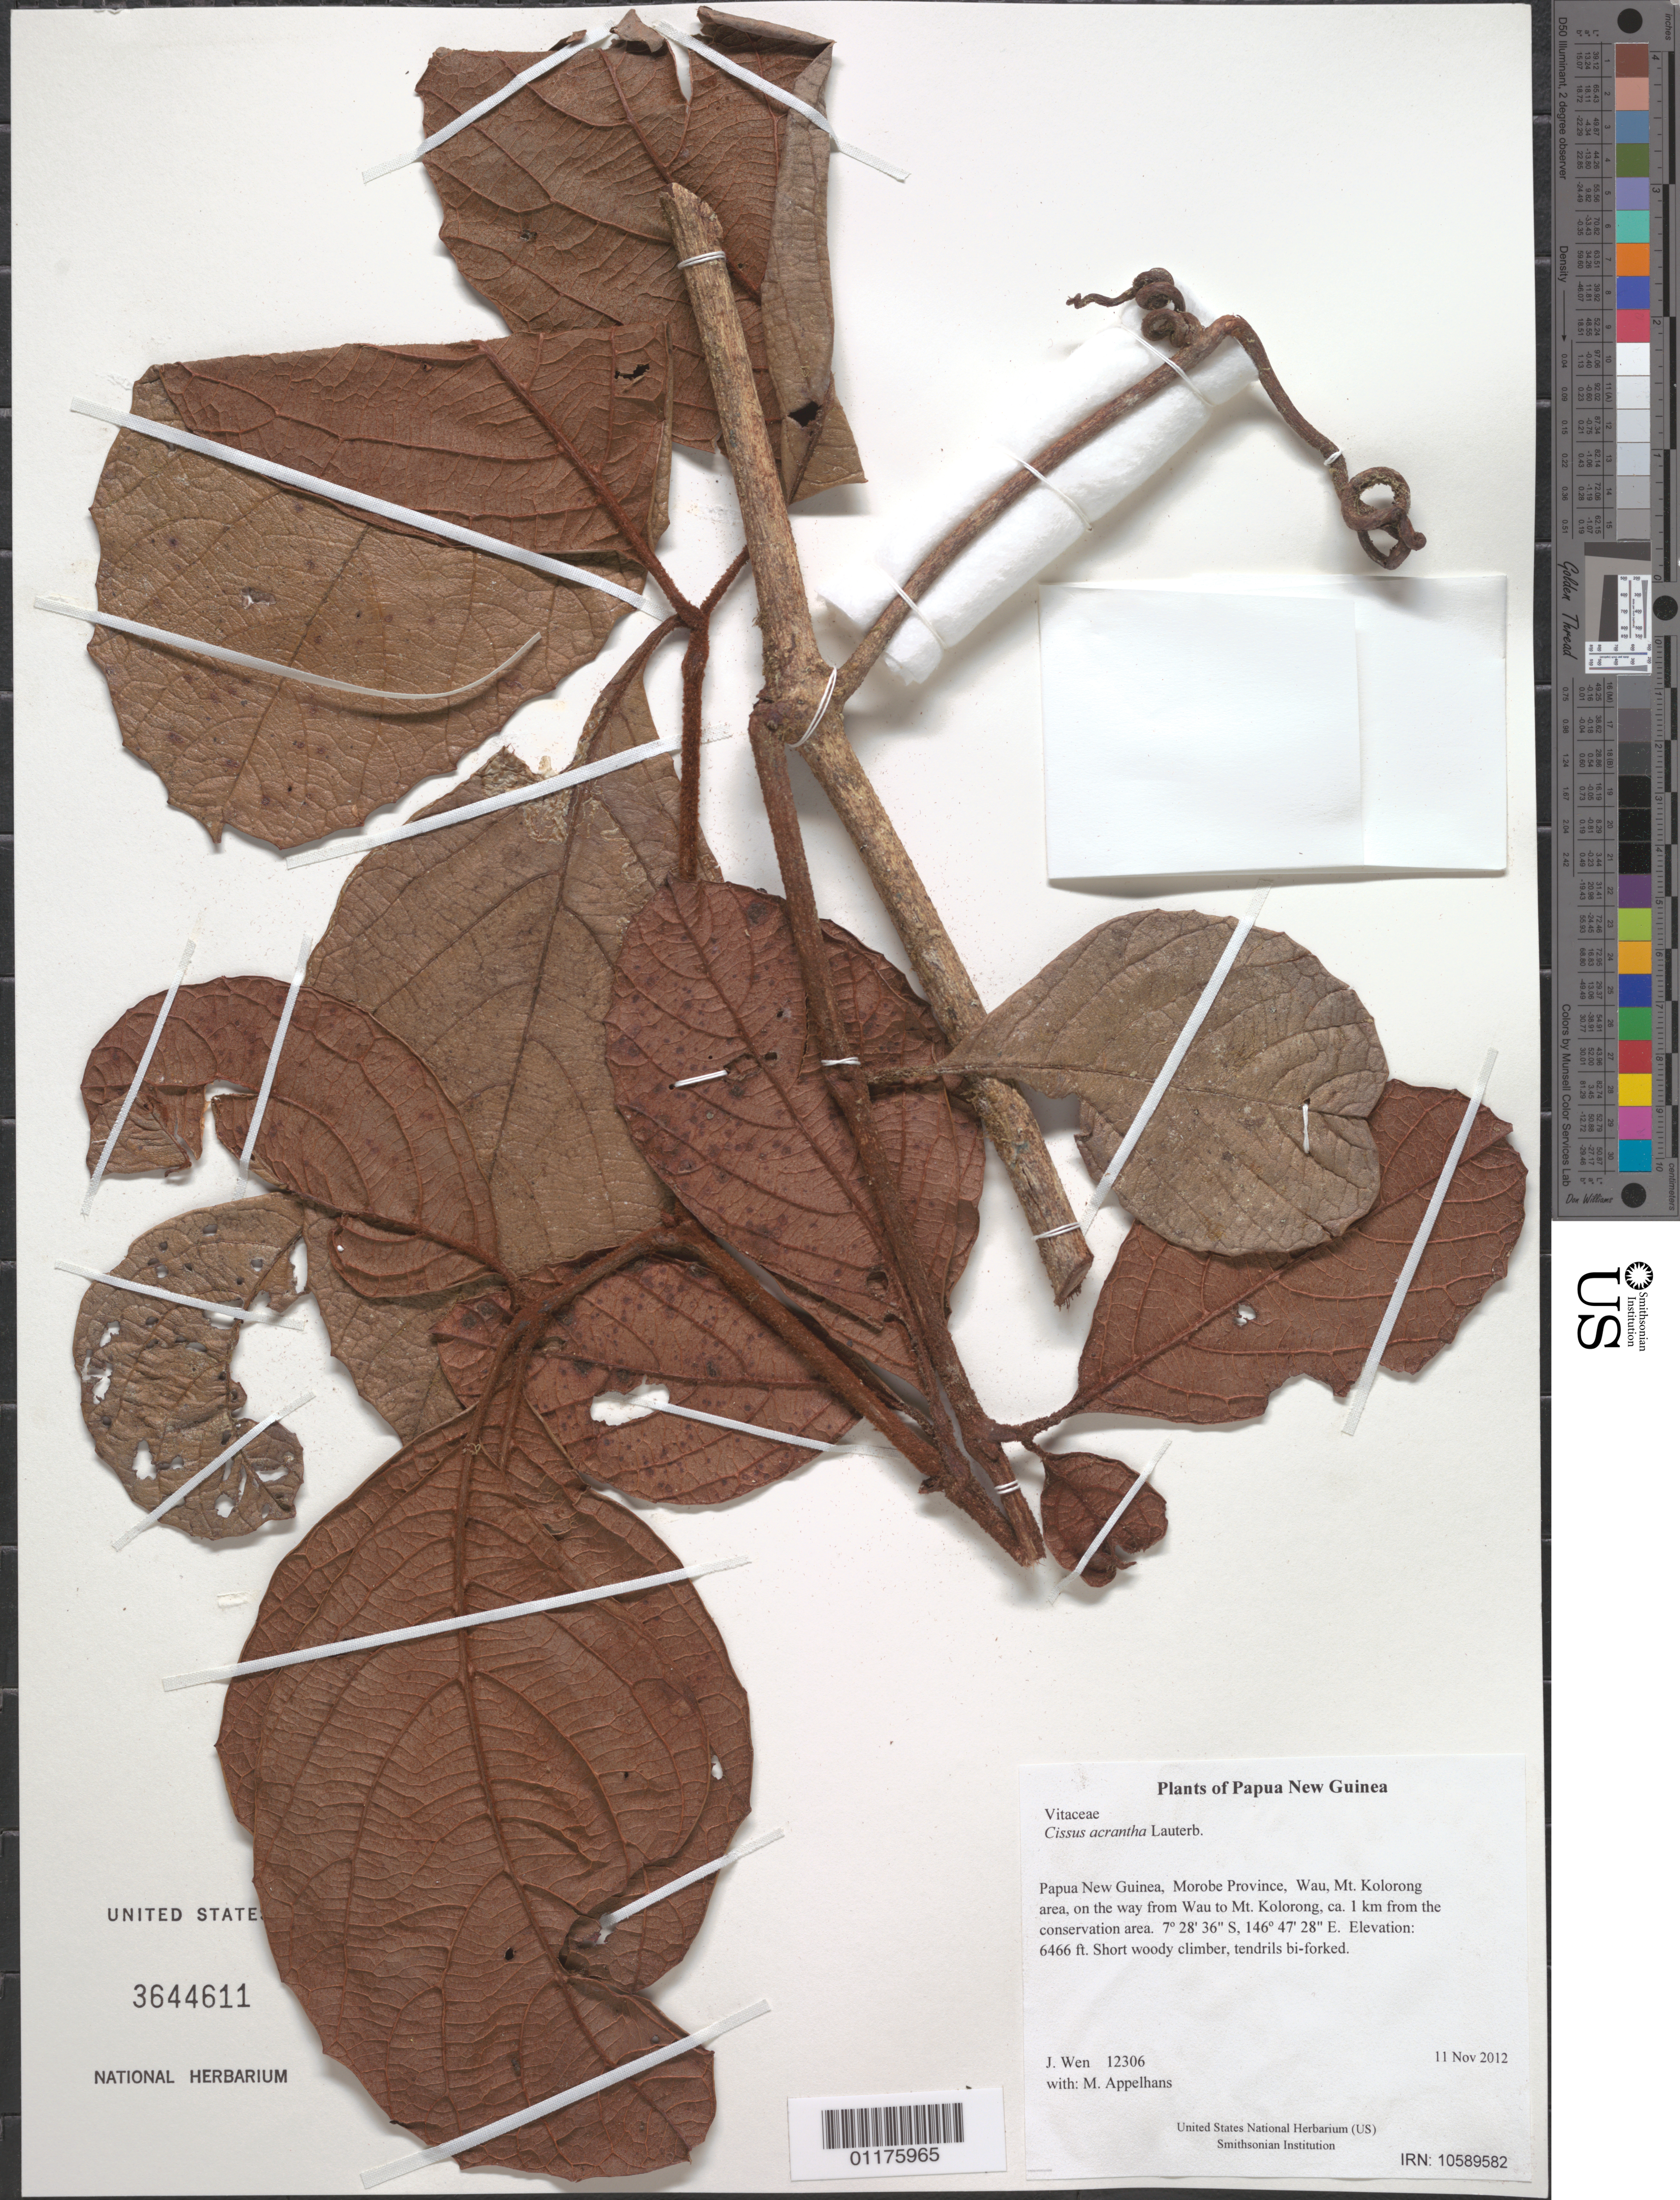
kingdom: Plantae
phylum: Tracheophyta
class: Magnoliopsida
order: Vitales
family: Vitaceae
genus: Cissus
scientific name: Cissus acrantha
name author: Lauterb.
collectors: M. Appelhans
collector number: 12306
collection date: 2012-11-11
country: Papua New Guinea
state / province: Morobe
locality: Wau, Mt. Kolorong area, on the way from Wau to Mt. Kolorong, ca. 1 km from the conservation area.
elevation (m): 1971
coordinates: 07 28.600 S, 146 47.468 E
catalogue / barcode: US 3644611